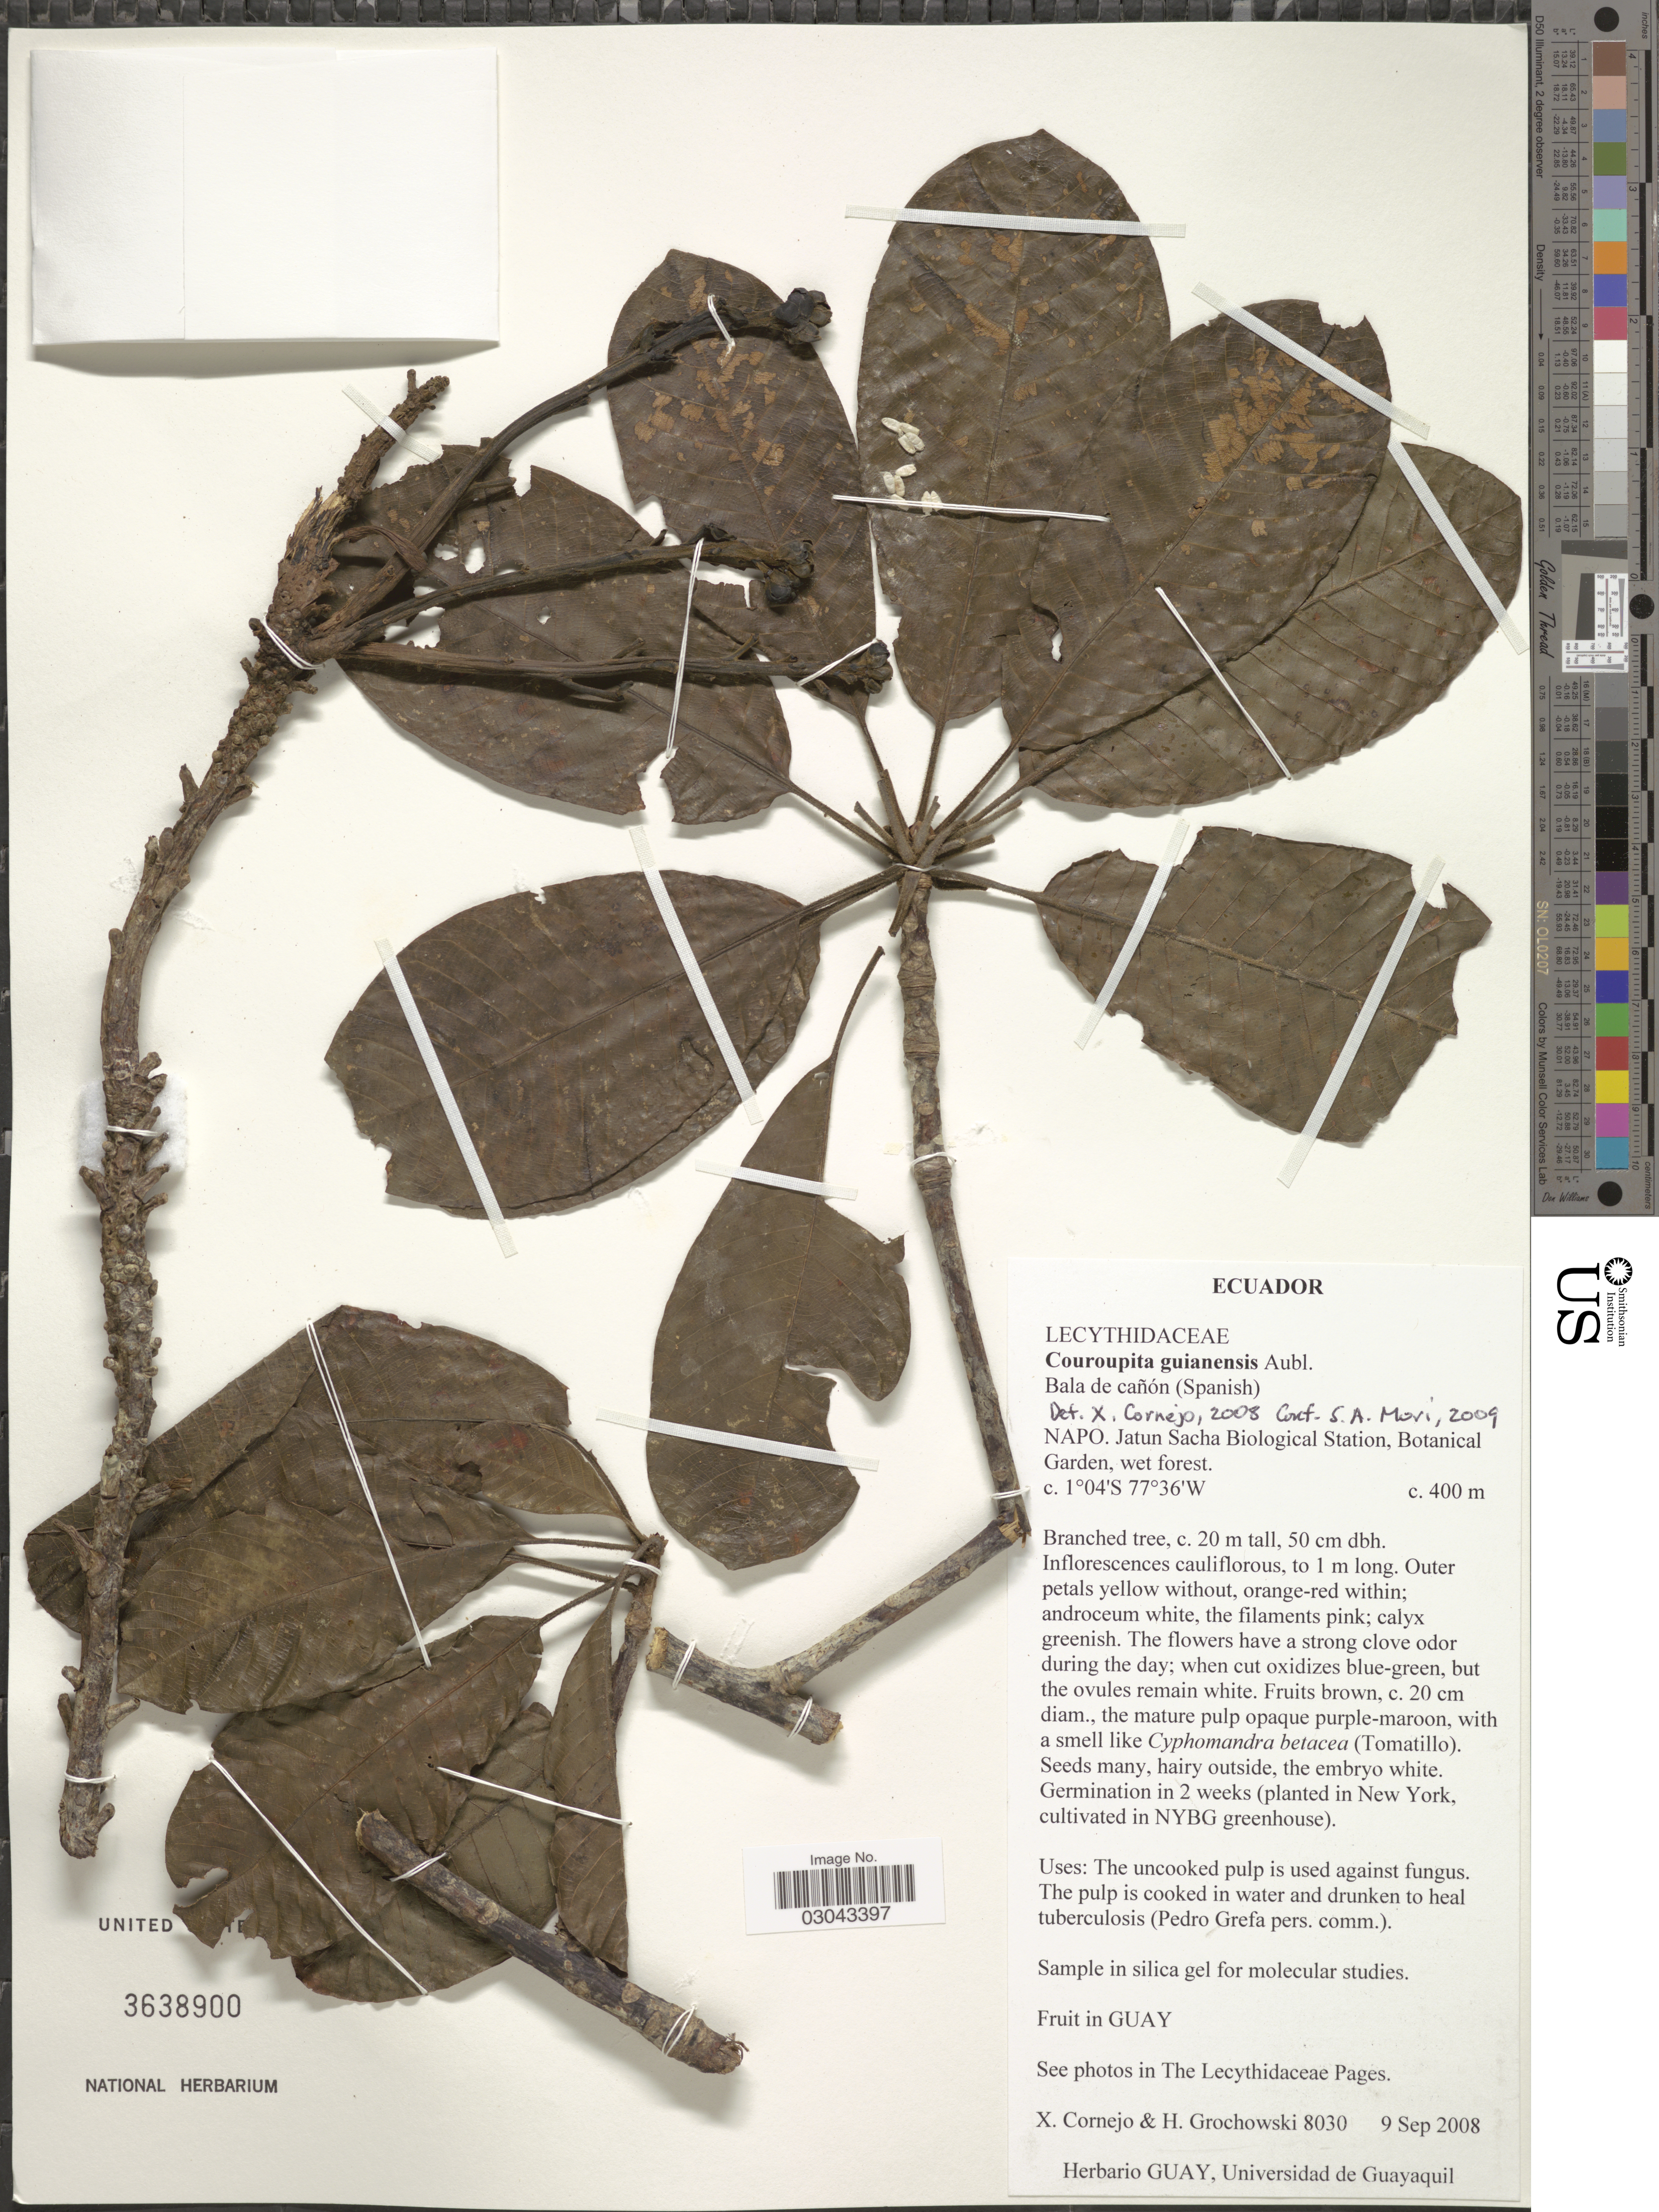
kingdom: Plantae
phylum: Tracheophyta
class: Magnoliopsida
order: Ericales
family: Lecythidaceae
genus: Couroupita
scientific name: Couroupita guianensis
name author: Aubl.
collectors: X. F. Cornejo & H. Grochowski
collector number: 8030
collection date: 2008-09-09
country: Ecuador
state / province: Napo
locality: Napo, Jatun Sacha Biological Station, Botanical Garden, wet forest.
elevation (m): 400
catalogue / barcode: US 3638900